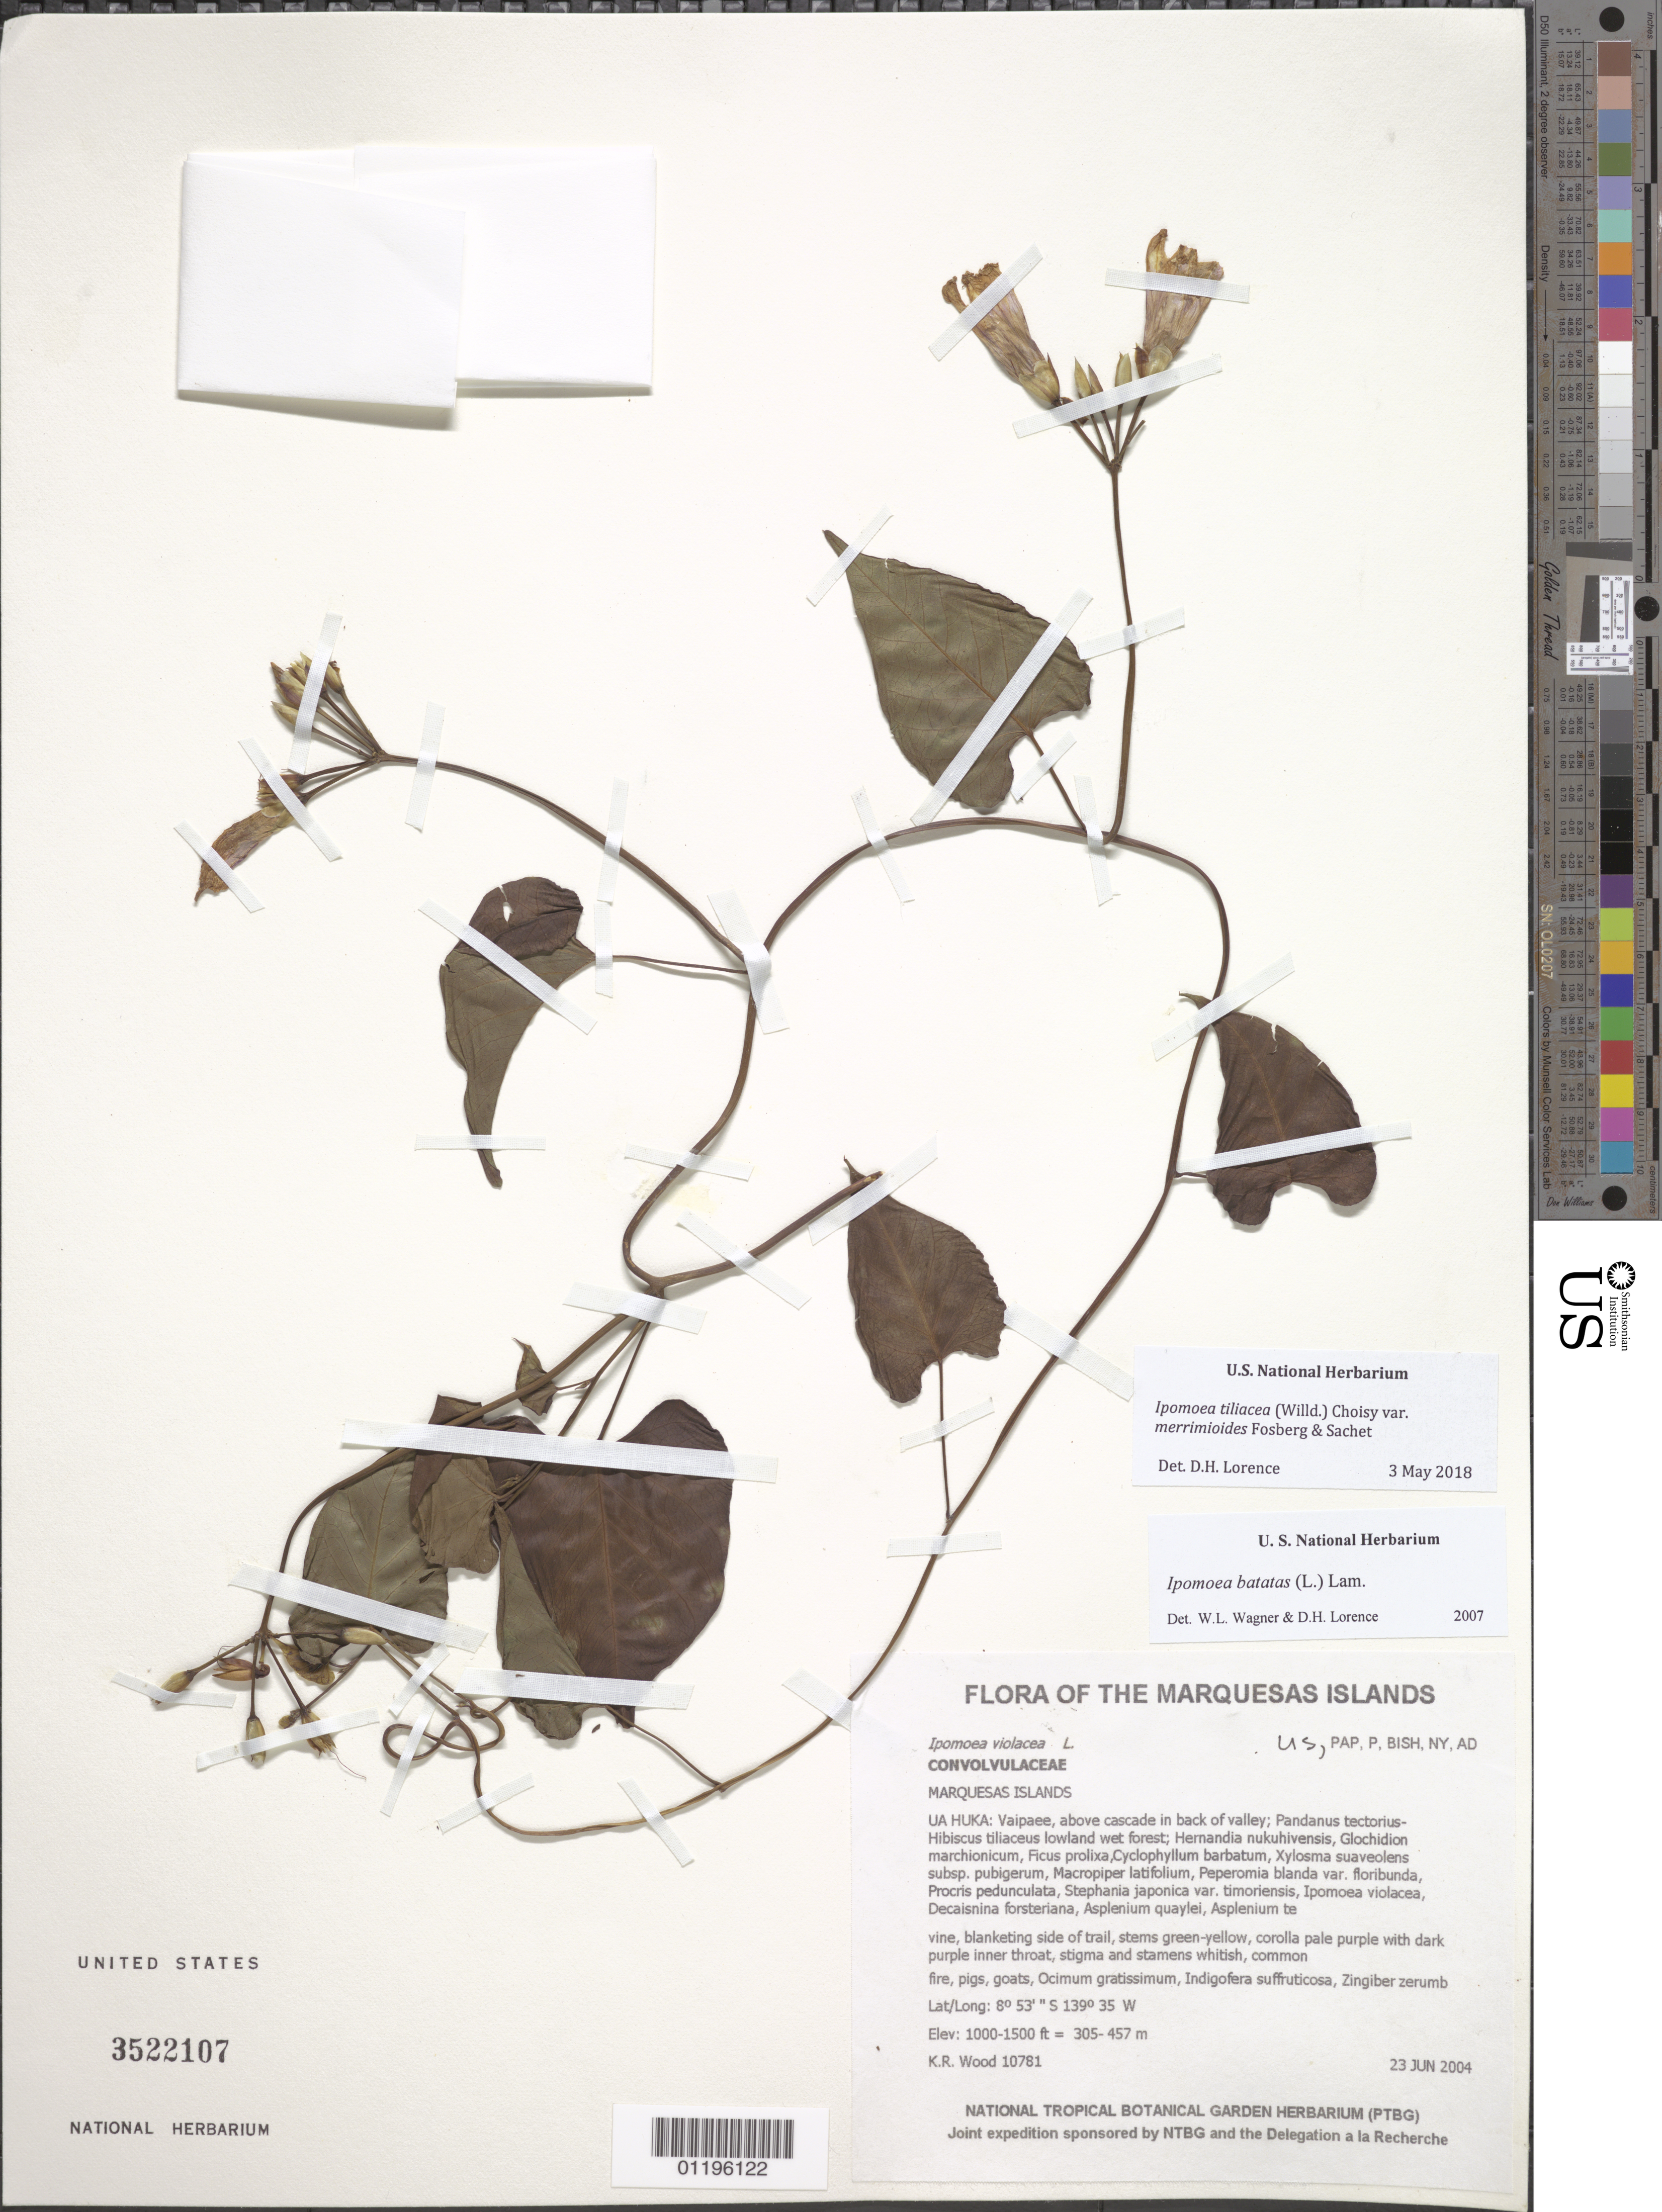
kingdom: Plantae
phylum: Tracheophyta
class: Magnoliopsida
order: Solanales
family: Convolvulaceae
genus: Ipomoea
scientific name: Ipomoea tiliacea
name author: (Willd.) Choisy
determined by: Wagner, W. L., (BOT), Smithsonian Institution - National Museum of Natural History (UNITED STATES)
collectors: K. R. Wood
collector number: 10781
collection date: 2004-06-23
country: French Polynesia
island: Ua Huka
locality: Vaipaee, above cascade in back of valley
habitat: Pandanus tectorius-Hibiscus tiliaceus lowland wet forest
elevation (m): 305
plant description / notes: Fire, pigs, goats, Ocimum gratissimum, Indigofera suffruticosa, Zingiber zerumbet, Adenostemma viscosum, Elephantopus mollis, Ageratum conyzoides, Cyanthillium cinereum, Emilia sonchifolia var. javanica, Pseudelephantopus spicatus, Crotalaria retusa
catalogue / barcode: US 3522107